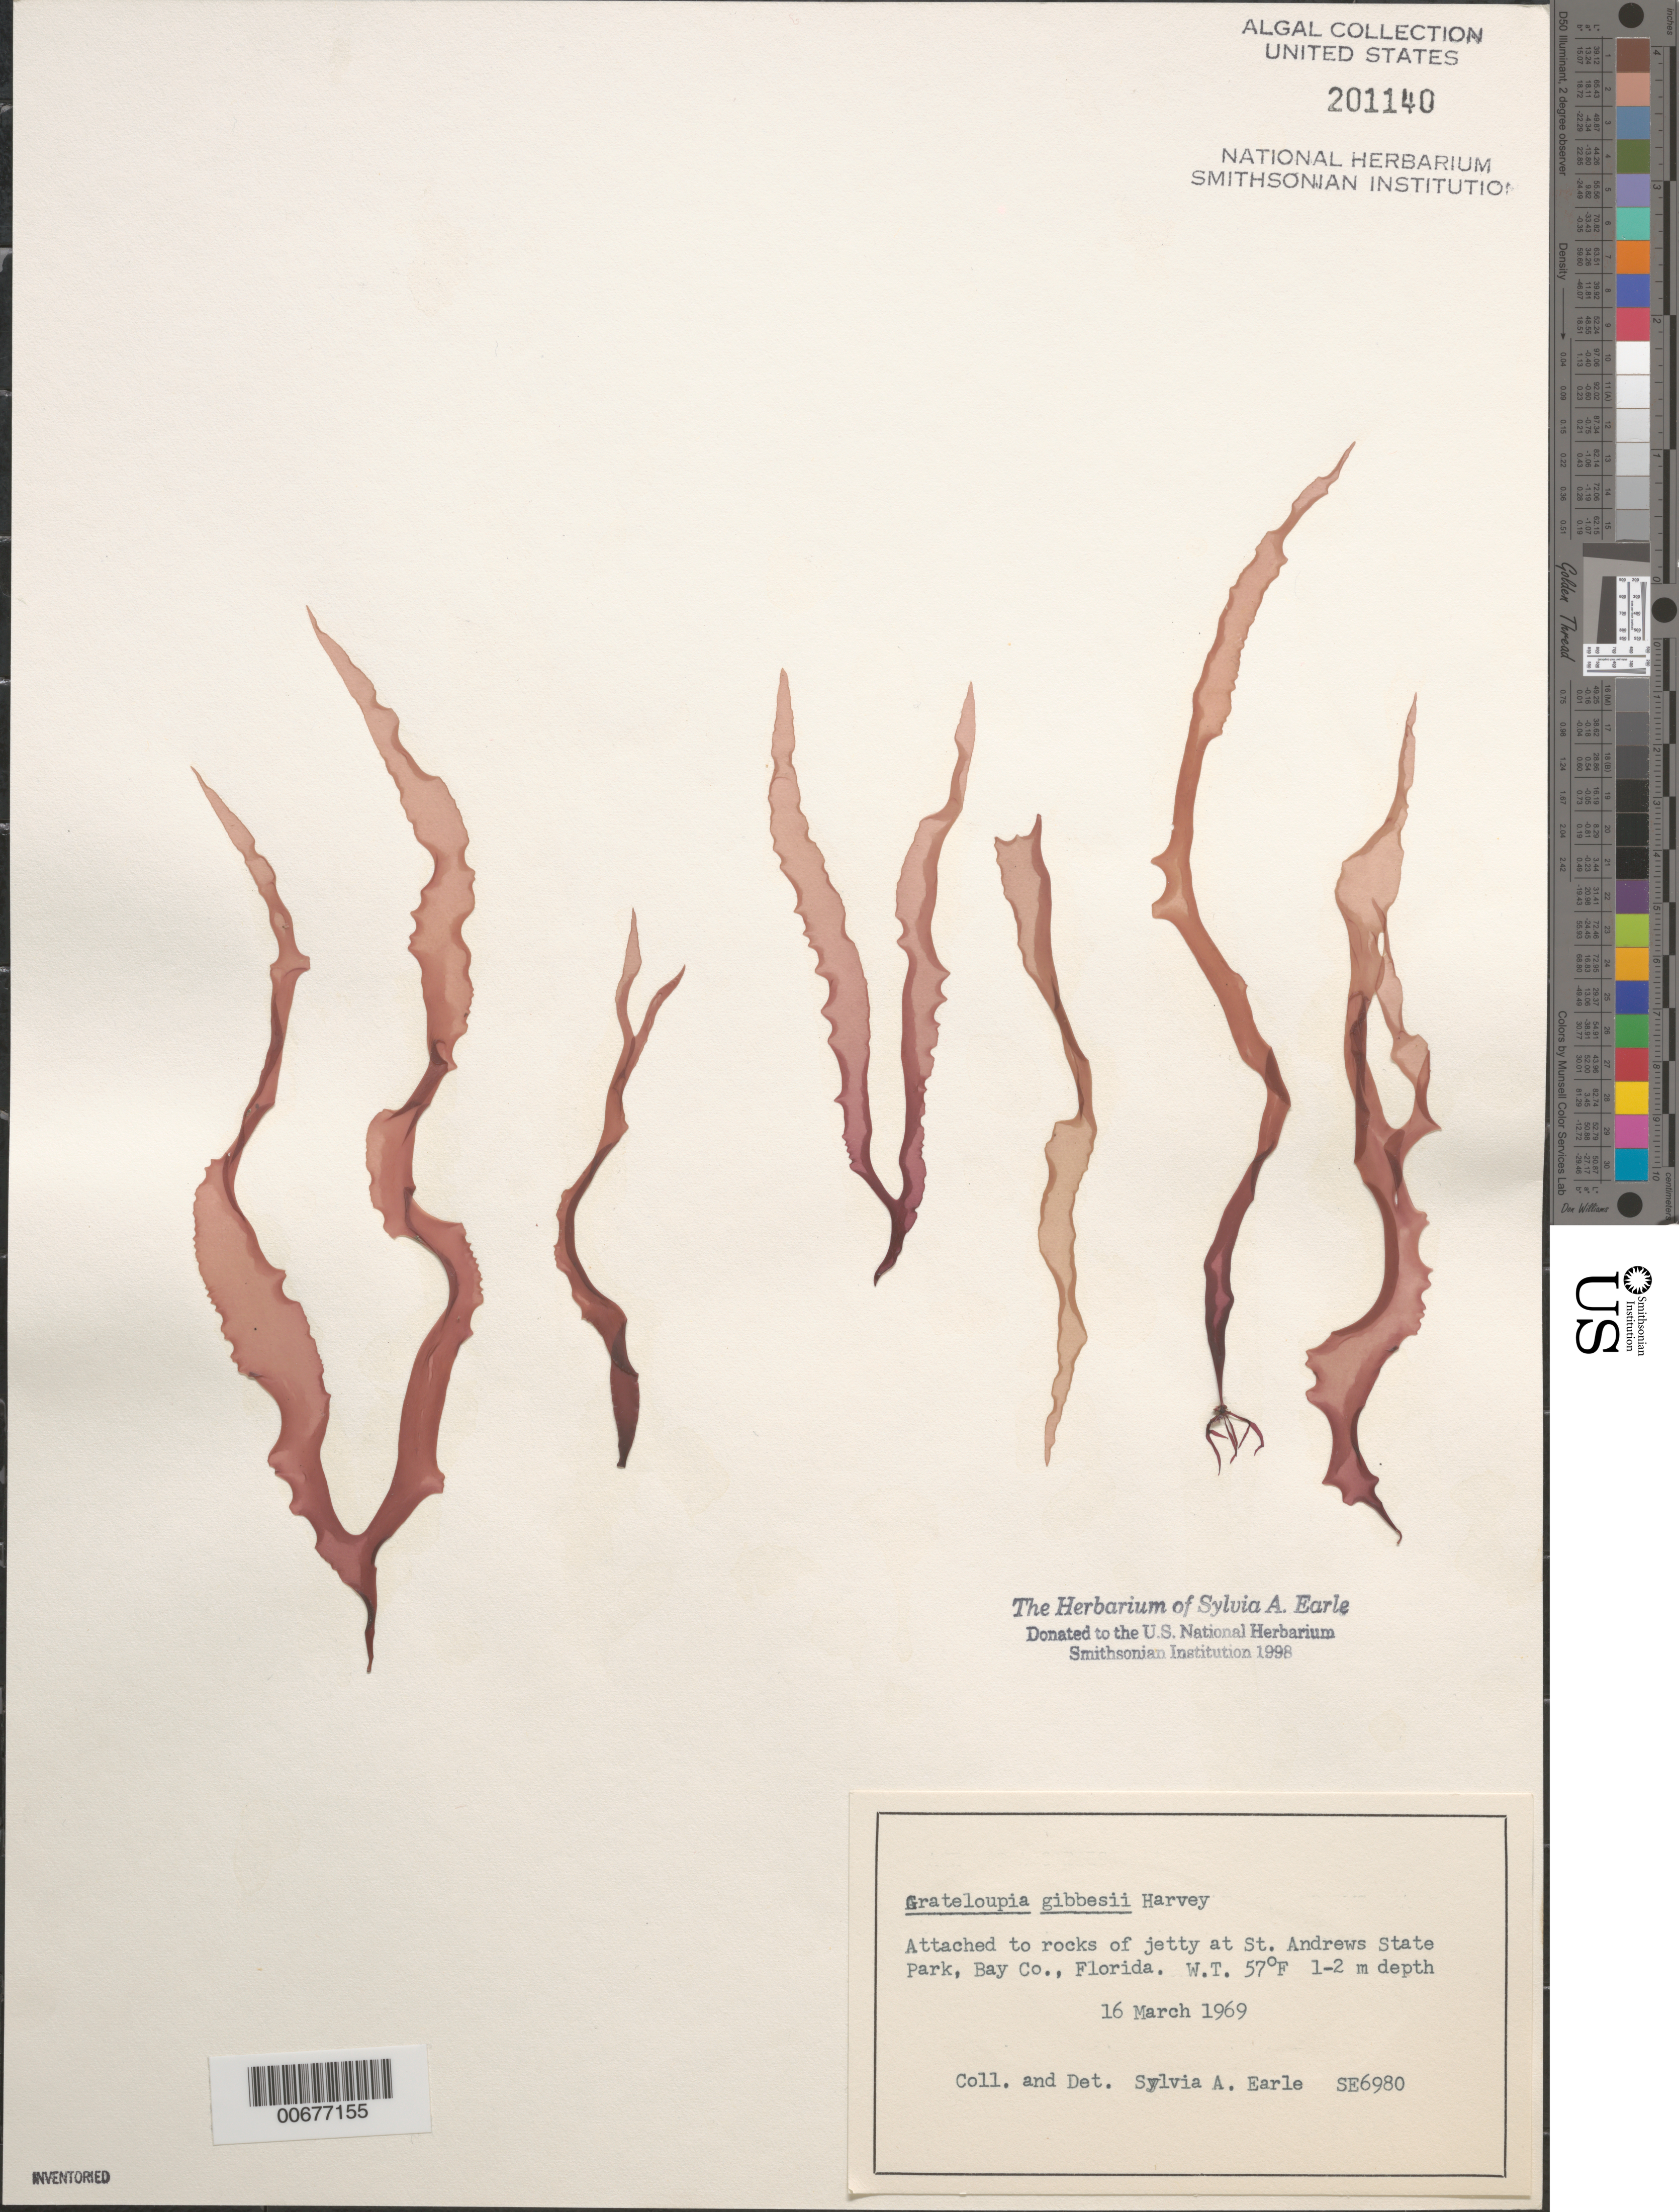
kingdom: Plantae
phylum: Rhodophyta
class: Florideophyceae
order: Halymeniales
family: Halymeniaceae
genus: Phyllymenia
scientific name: Phyllymenia gibbesii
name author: (Harvey) S.-M. Lin et al.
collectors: S. A. Earle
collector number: SE 6980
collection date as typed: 16 Mar 1969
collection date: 1969-03-16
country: United States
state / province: Florida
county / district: Bay County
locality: St. Andrews State Park, Panama City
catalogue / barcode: US 201140